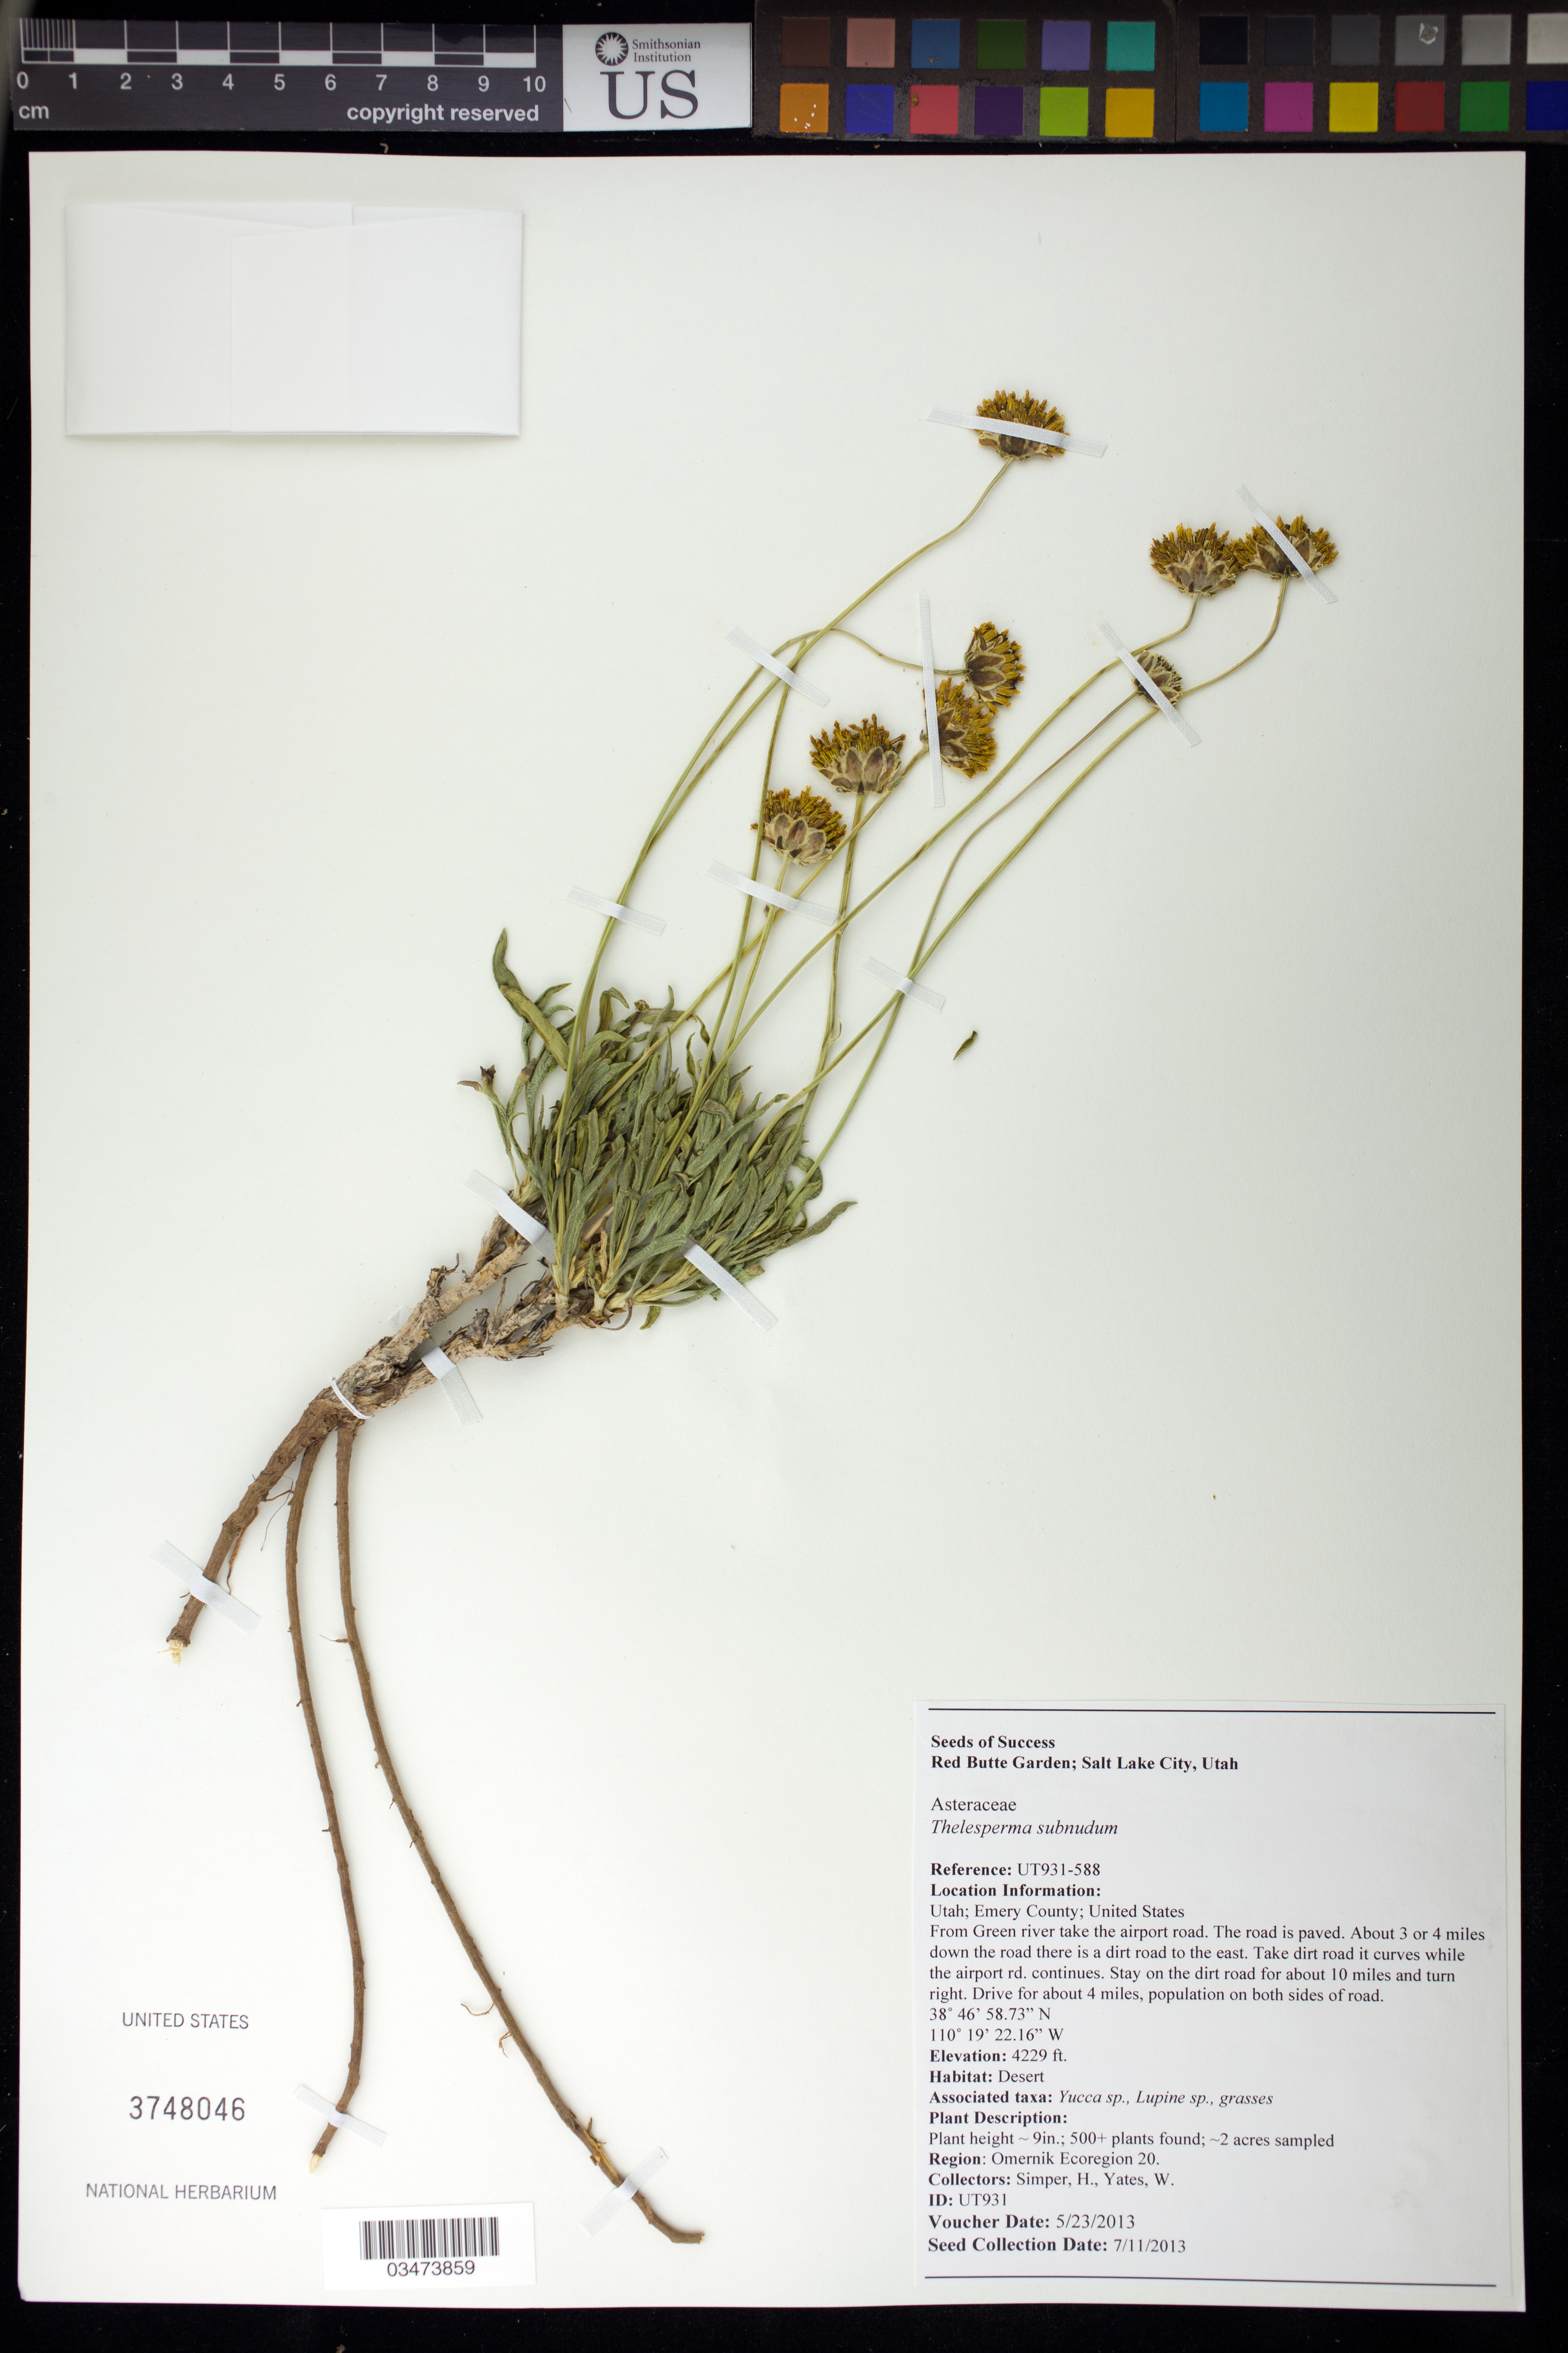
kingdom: Plantae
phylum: Tracheophyta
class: Magnoliopsida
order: Asterales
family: Asteraceae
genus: Thelesperma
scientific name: Thelesperma subnudum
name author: A. Gray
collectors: H. Simper & W. Yates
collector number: UT931-588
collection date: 2013-05-23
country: United States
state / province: Utah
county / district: Emery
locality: From Green river 3-4 miles on airport road.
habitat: Desert. With: Yucca sp., Lupine sp.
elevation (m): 1289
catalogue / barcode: US 3748046